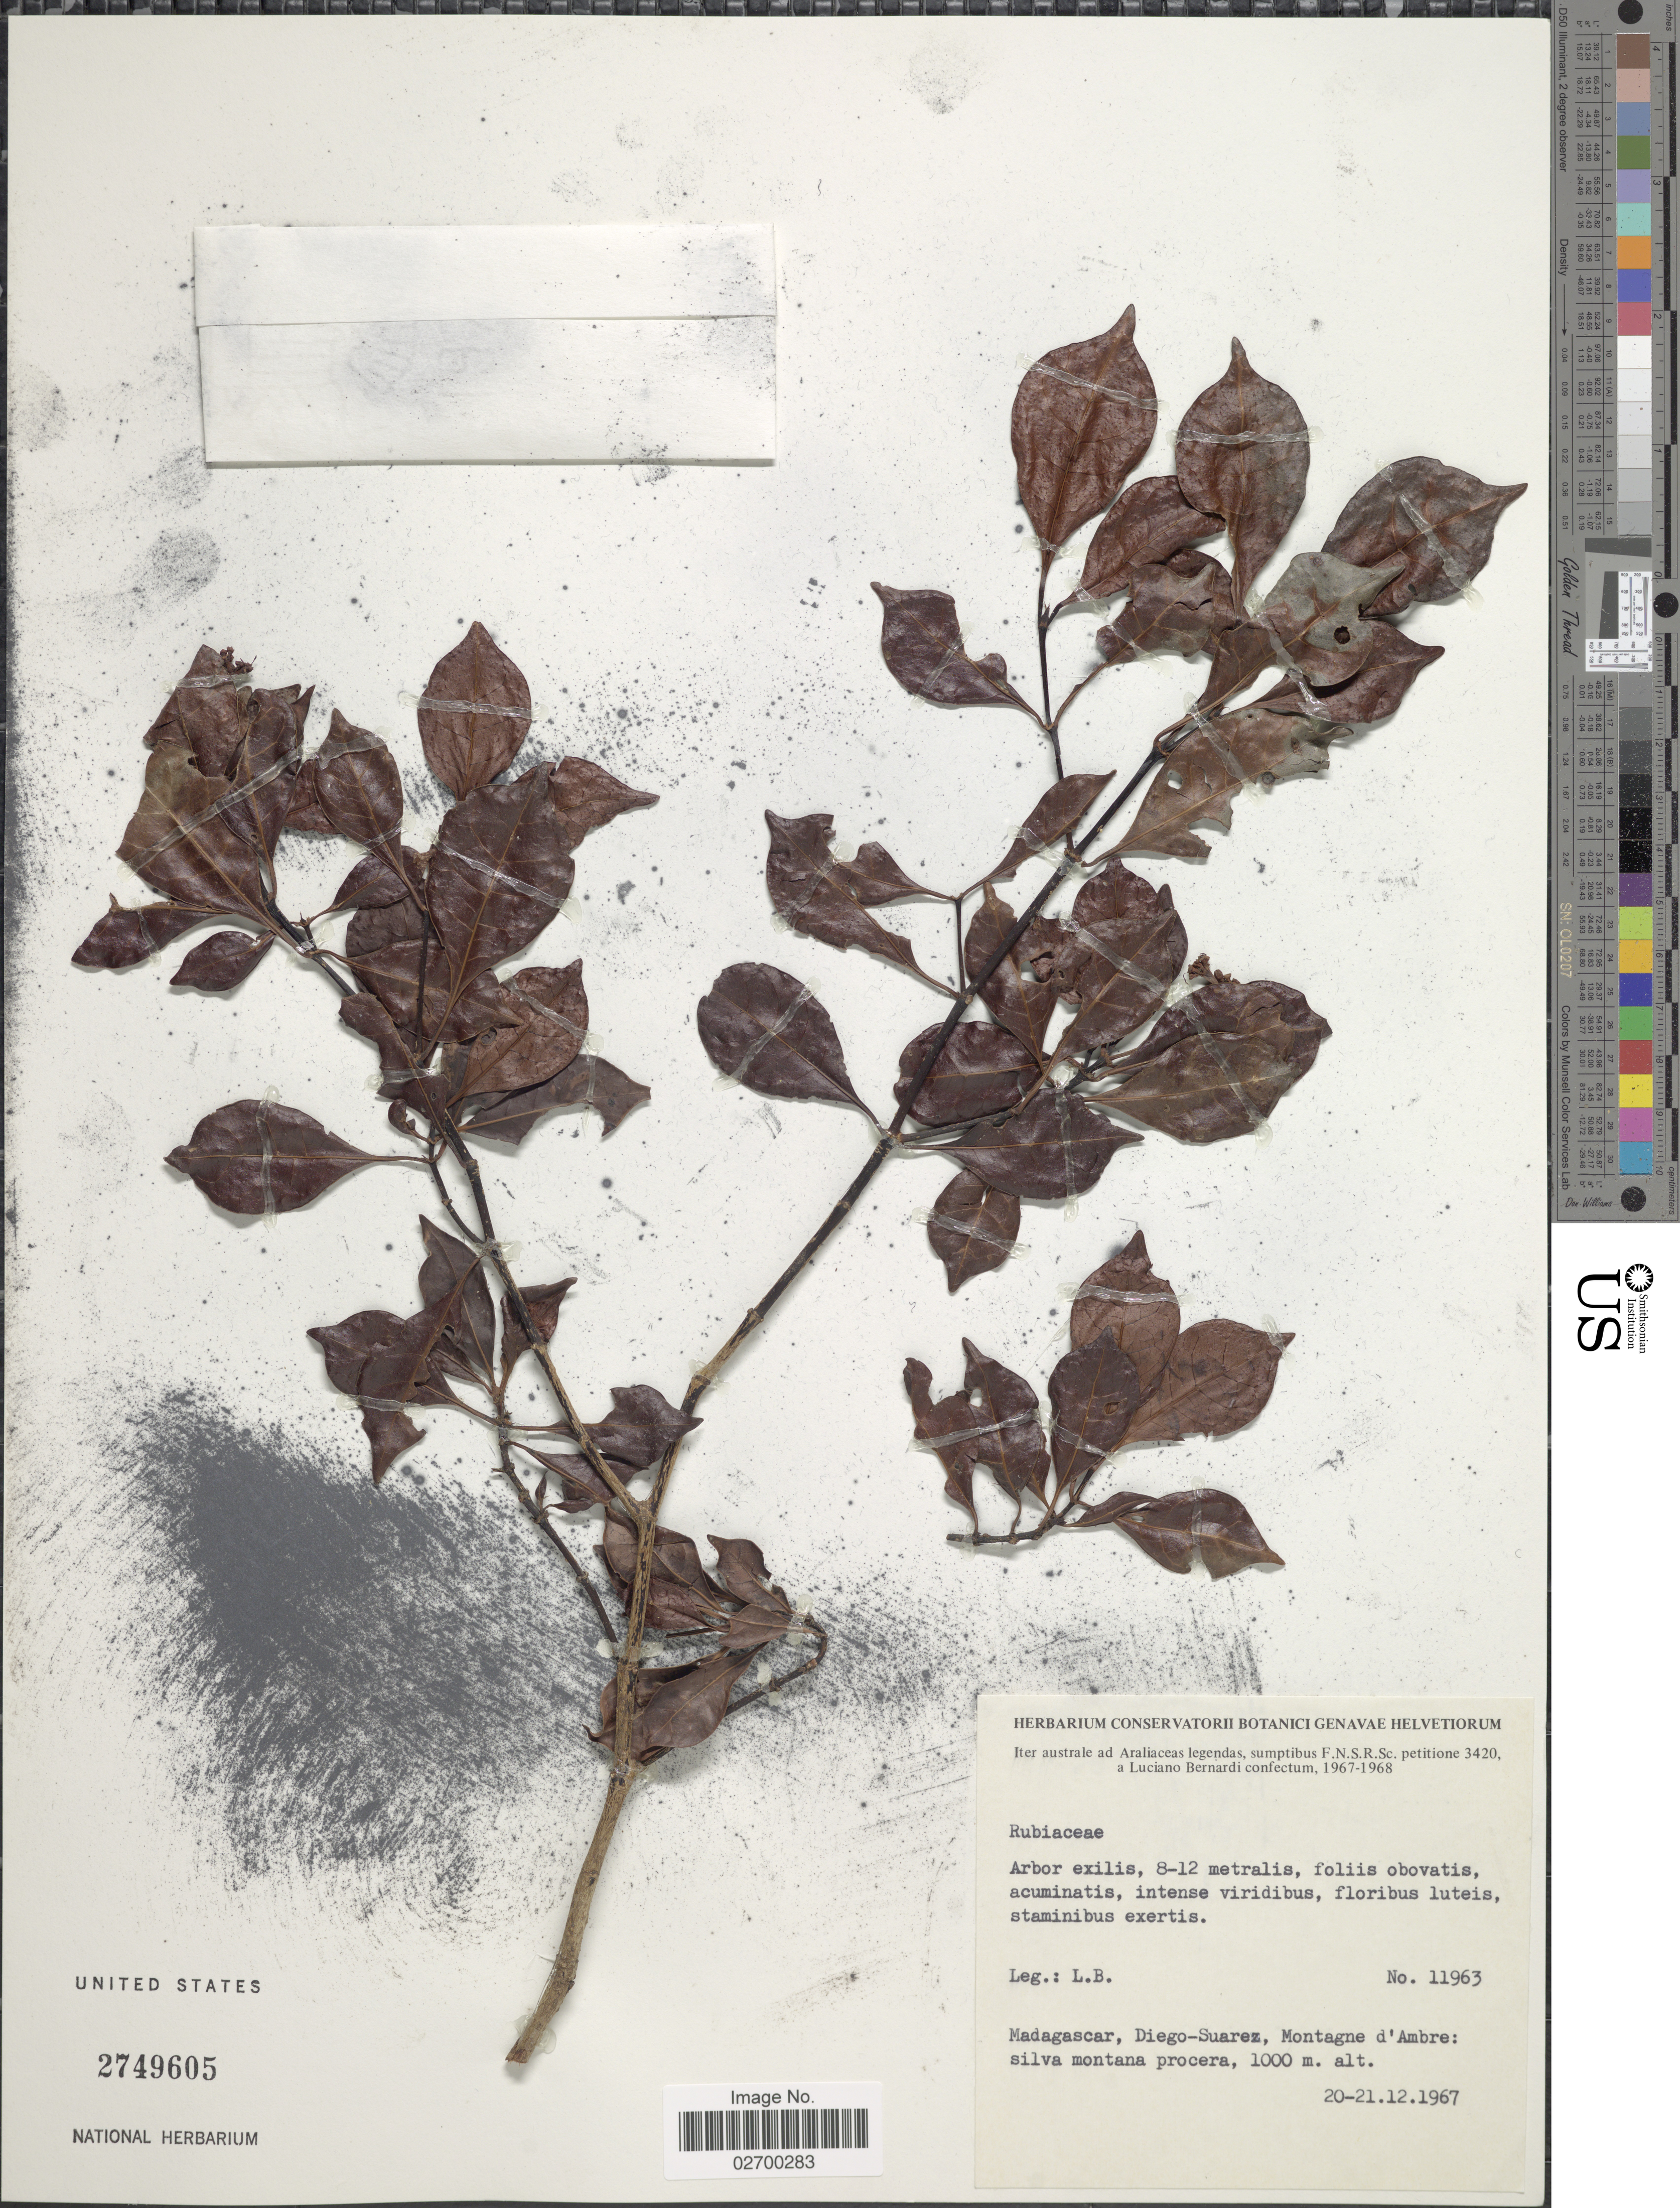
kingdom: Plantae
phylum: Tracheophyta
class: Magnoliopsida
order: Gentianales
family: Rubiaceae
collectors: L. Bernardi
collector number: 11963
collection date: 1967-12-20/1967-12-21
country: Madagascar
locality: Diego-Suarez, Montagne d'Ambre: silva montana procera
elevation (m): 1000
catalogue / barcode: US 2749605